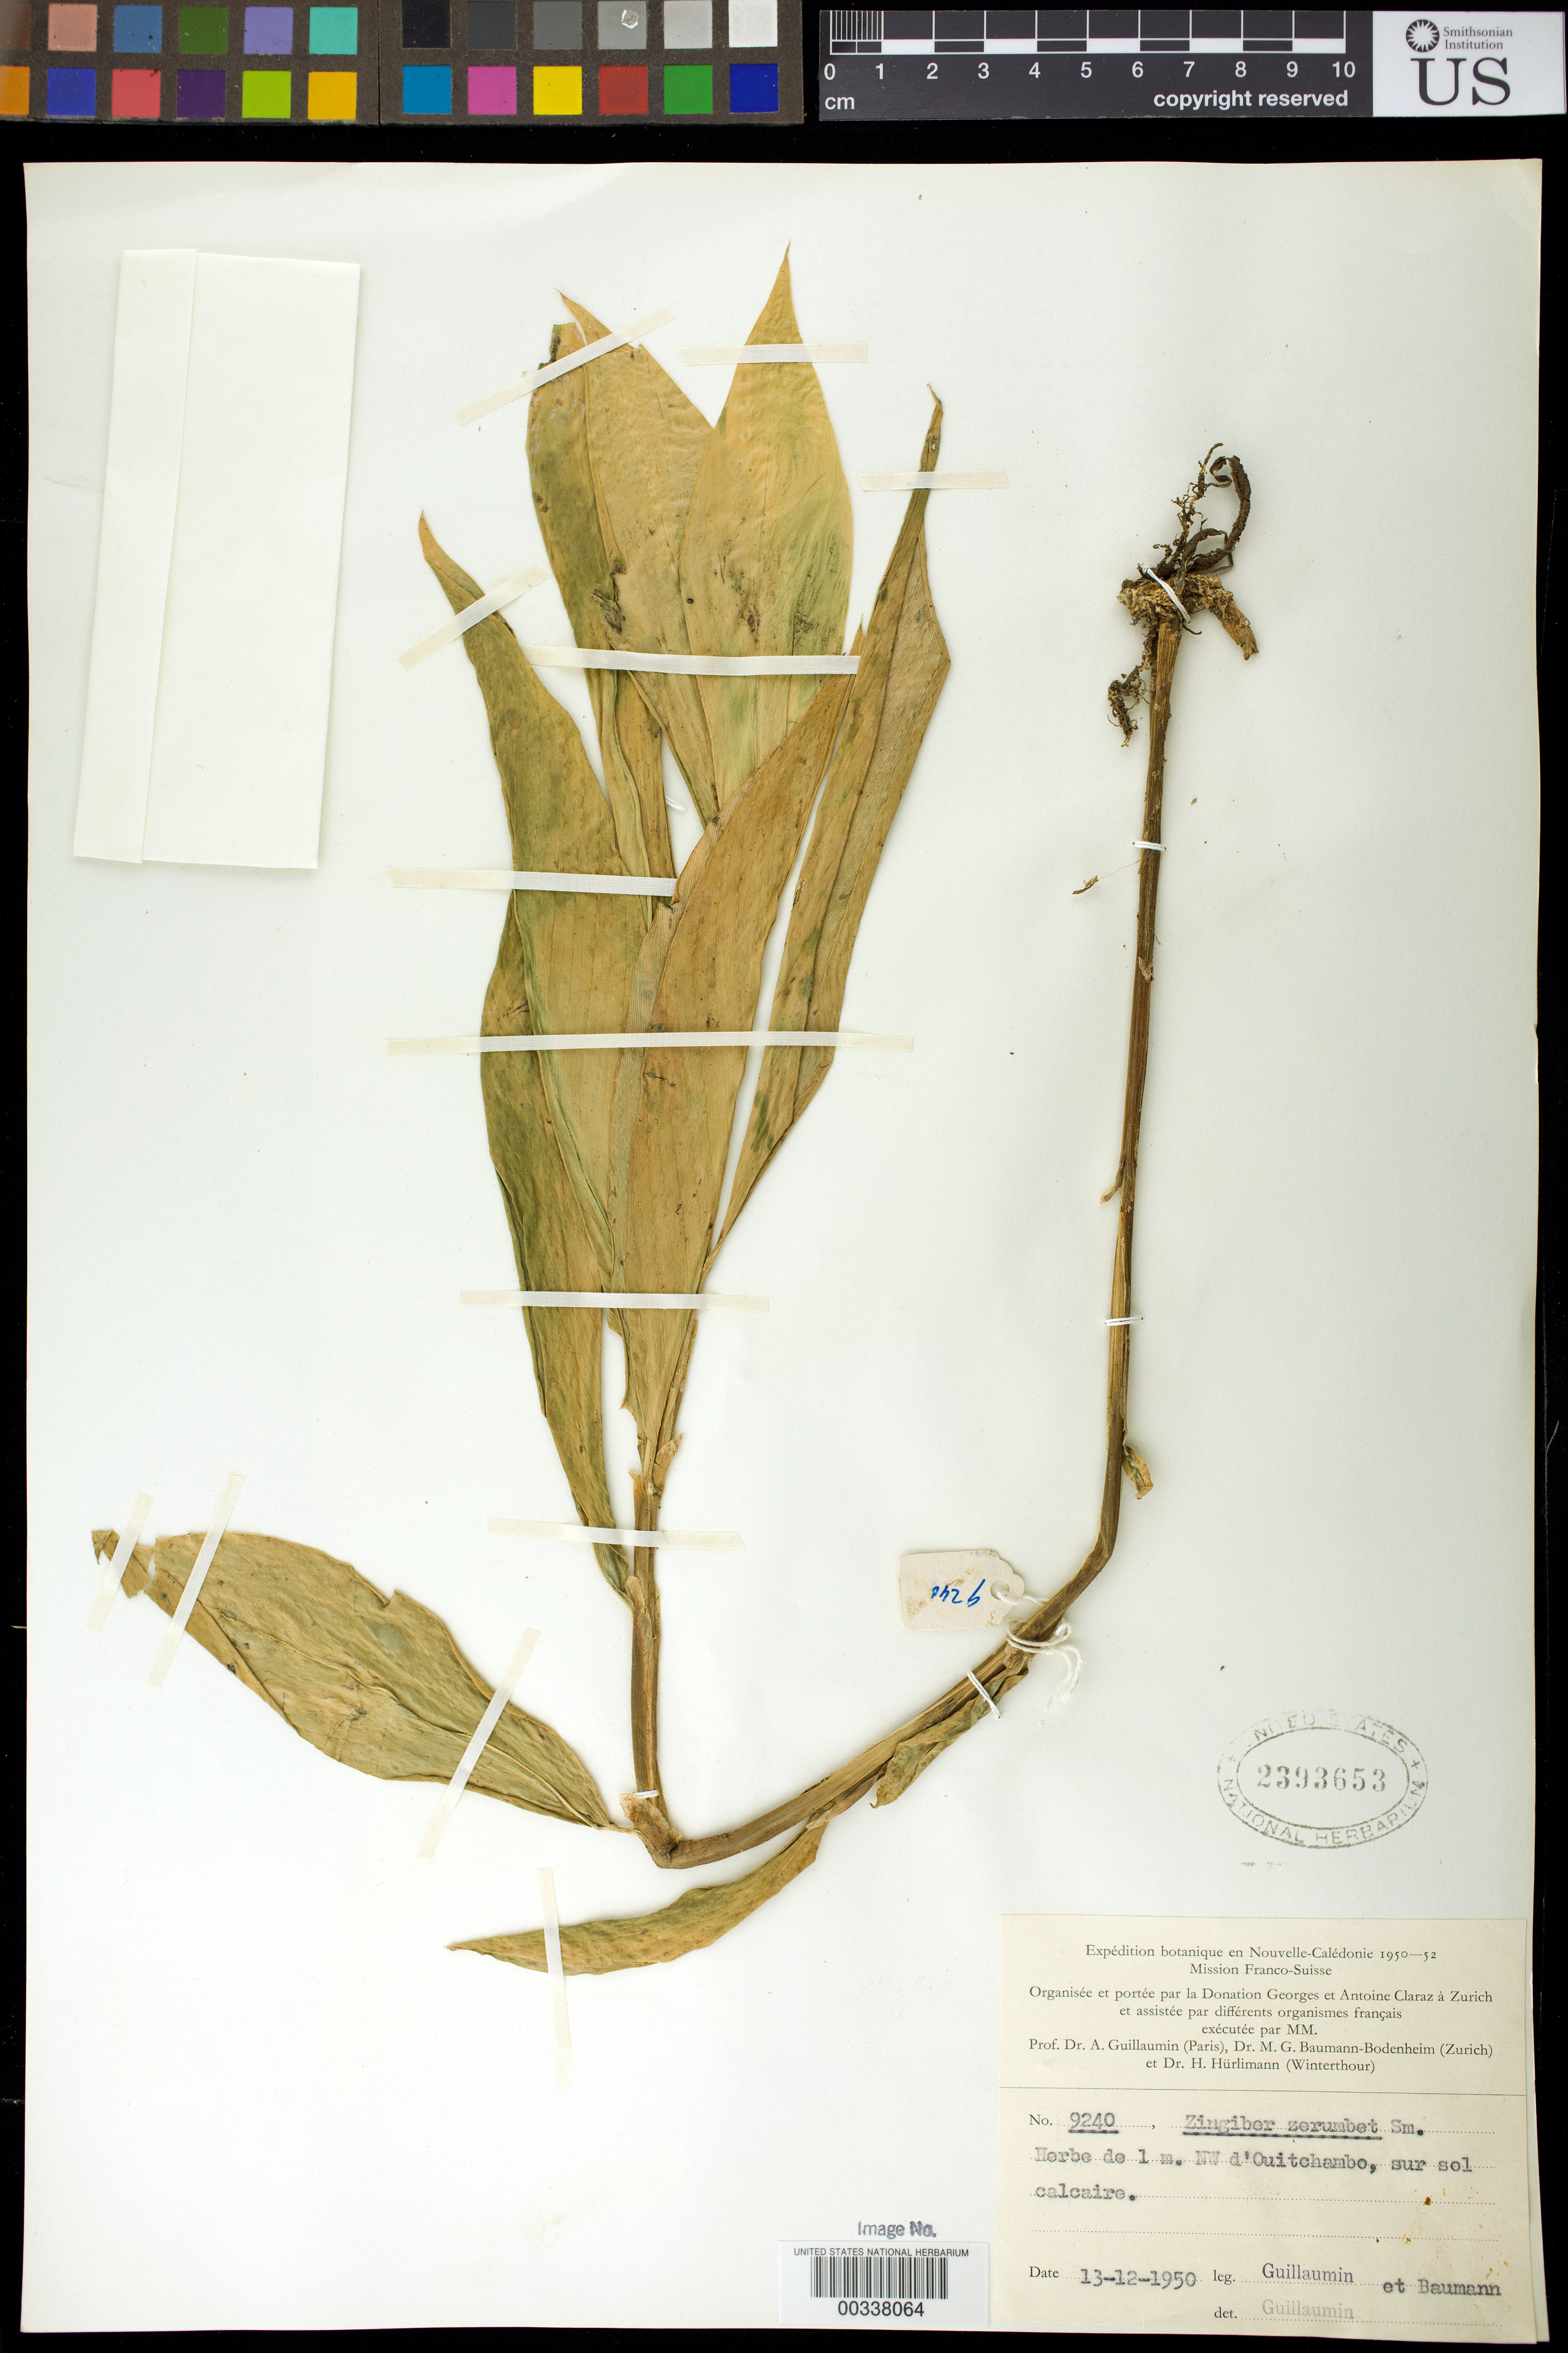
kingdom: Plantae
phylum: Tracheophyta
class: Liliopsida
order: Zingiberales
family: Zingiberaceae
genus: Zingiber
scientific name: Zingiber zerumbet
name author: (L.) Sm.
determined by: Guillaumin, André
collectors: A. Guillaumin & M. G. Baumann-Bodenheim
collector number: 9240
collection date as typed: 13 Dec 1950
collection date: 1950-12-13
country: New Caledonia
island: New Caledonia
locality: Expedition Botanique en Nouvelle-Caledonie, herbe de 1 m. NW d'Ouitchambo, Sur sol Calcaire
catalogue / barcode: US 2393653